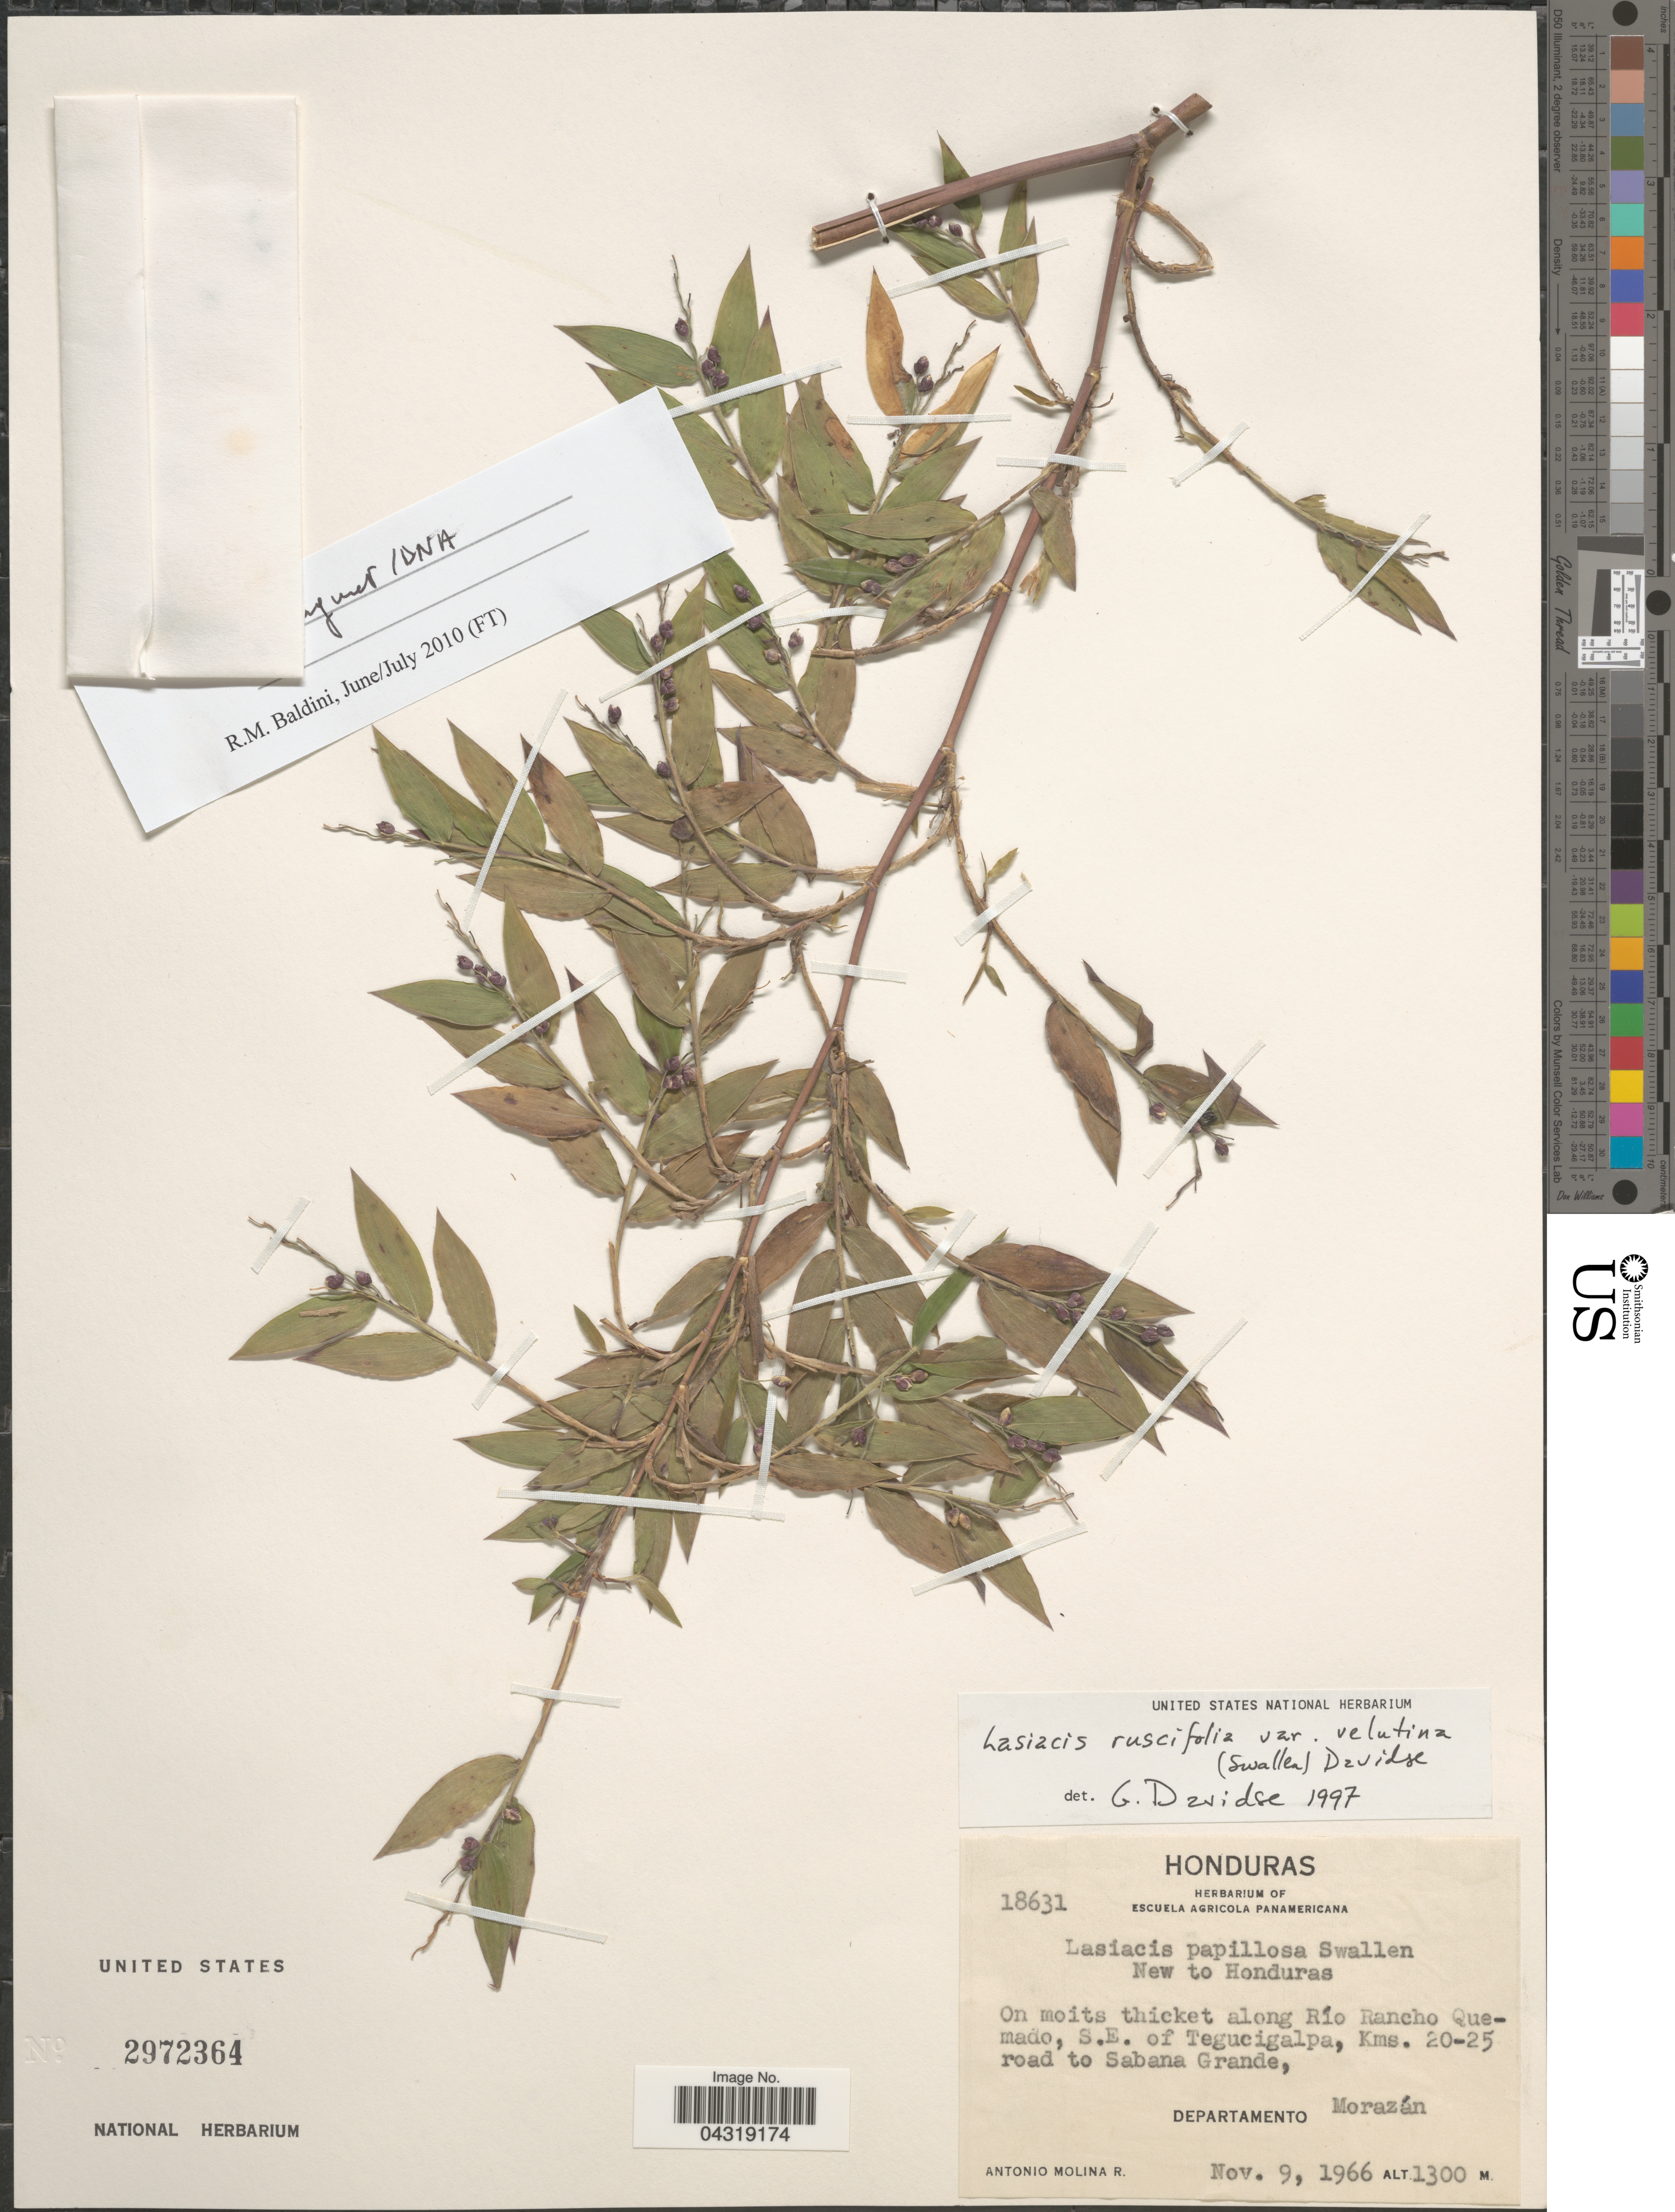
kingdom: Plantae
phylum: Tracheophyta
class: Liliopsida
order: Poales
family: Poaceae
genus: Lasiacis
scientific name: Lasiacis ruscifolia var. velutina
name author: (Swallen) Davidse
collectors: A. Molina R.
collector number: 18631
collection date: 1966-11-09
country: Honduras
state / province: Fco. Morazán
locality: Along Río Rancho Quemado, S.E. of Tegucigalpa, Kms. 20-25 road to Sabana Grande, Departamento Morazán.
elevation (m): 1300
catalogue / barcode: US 2972364